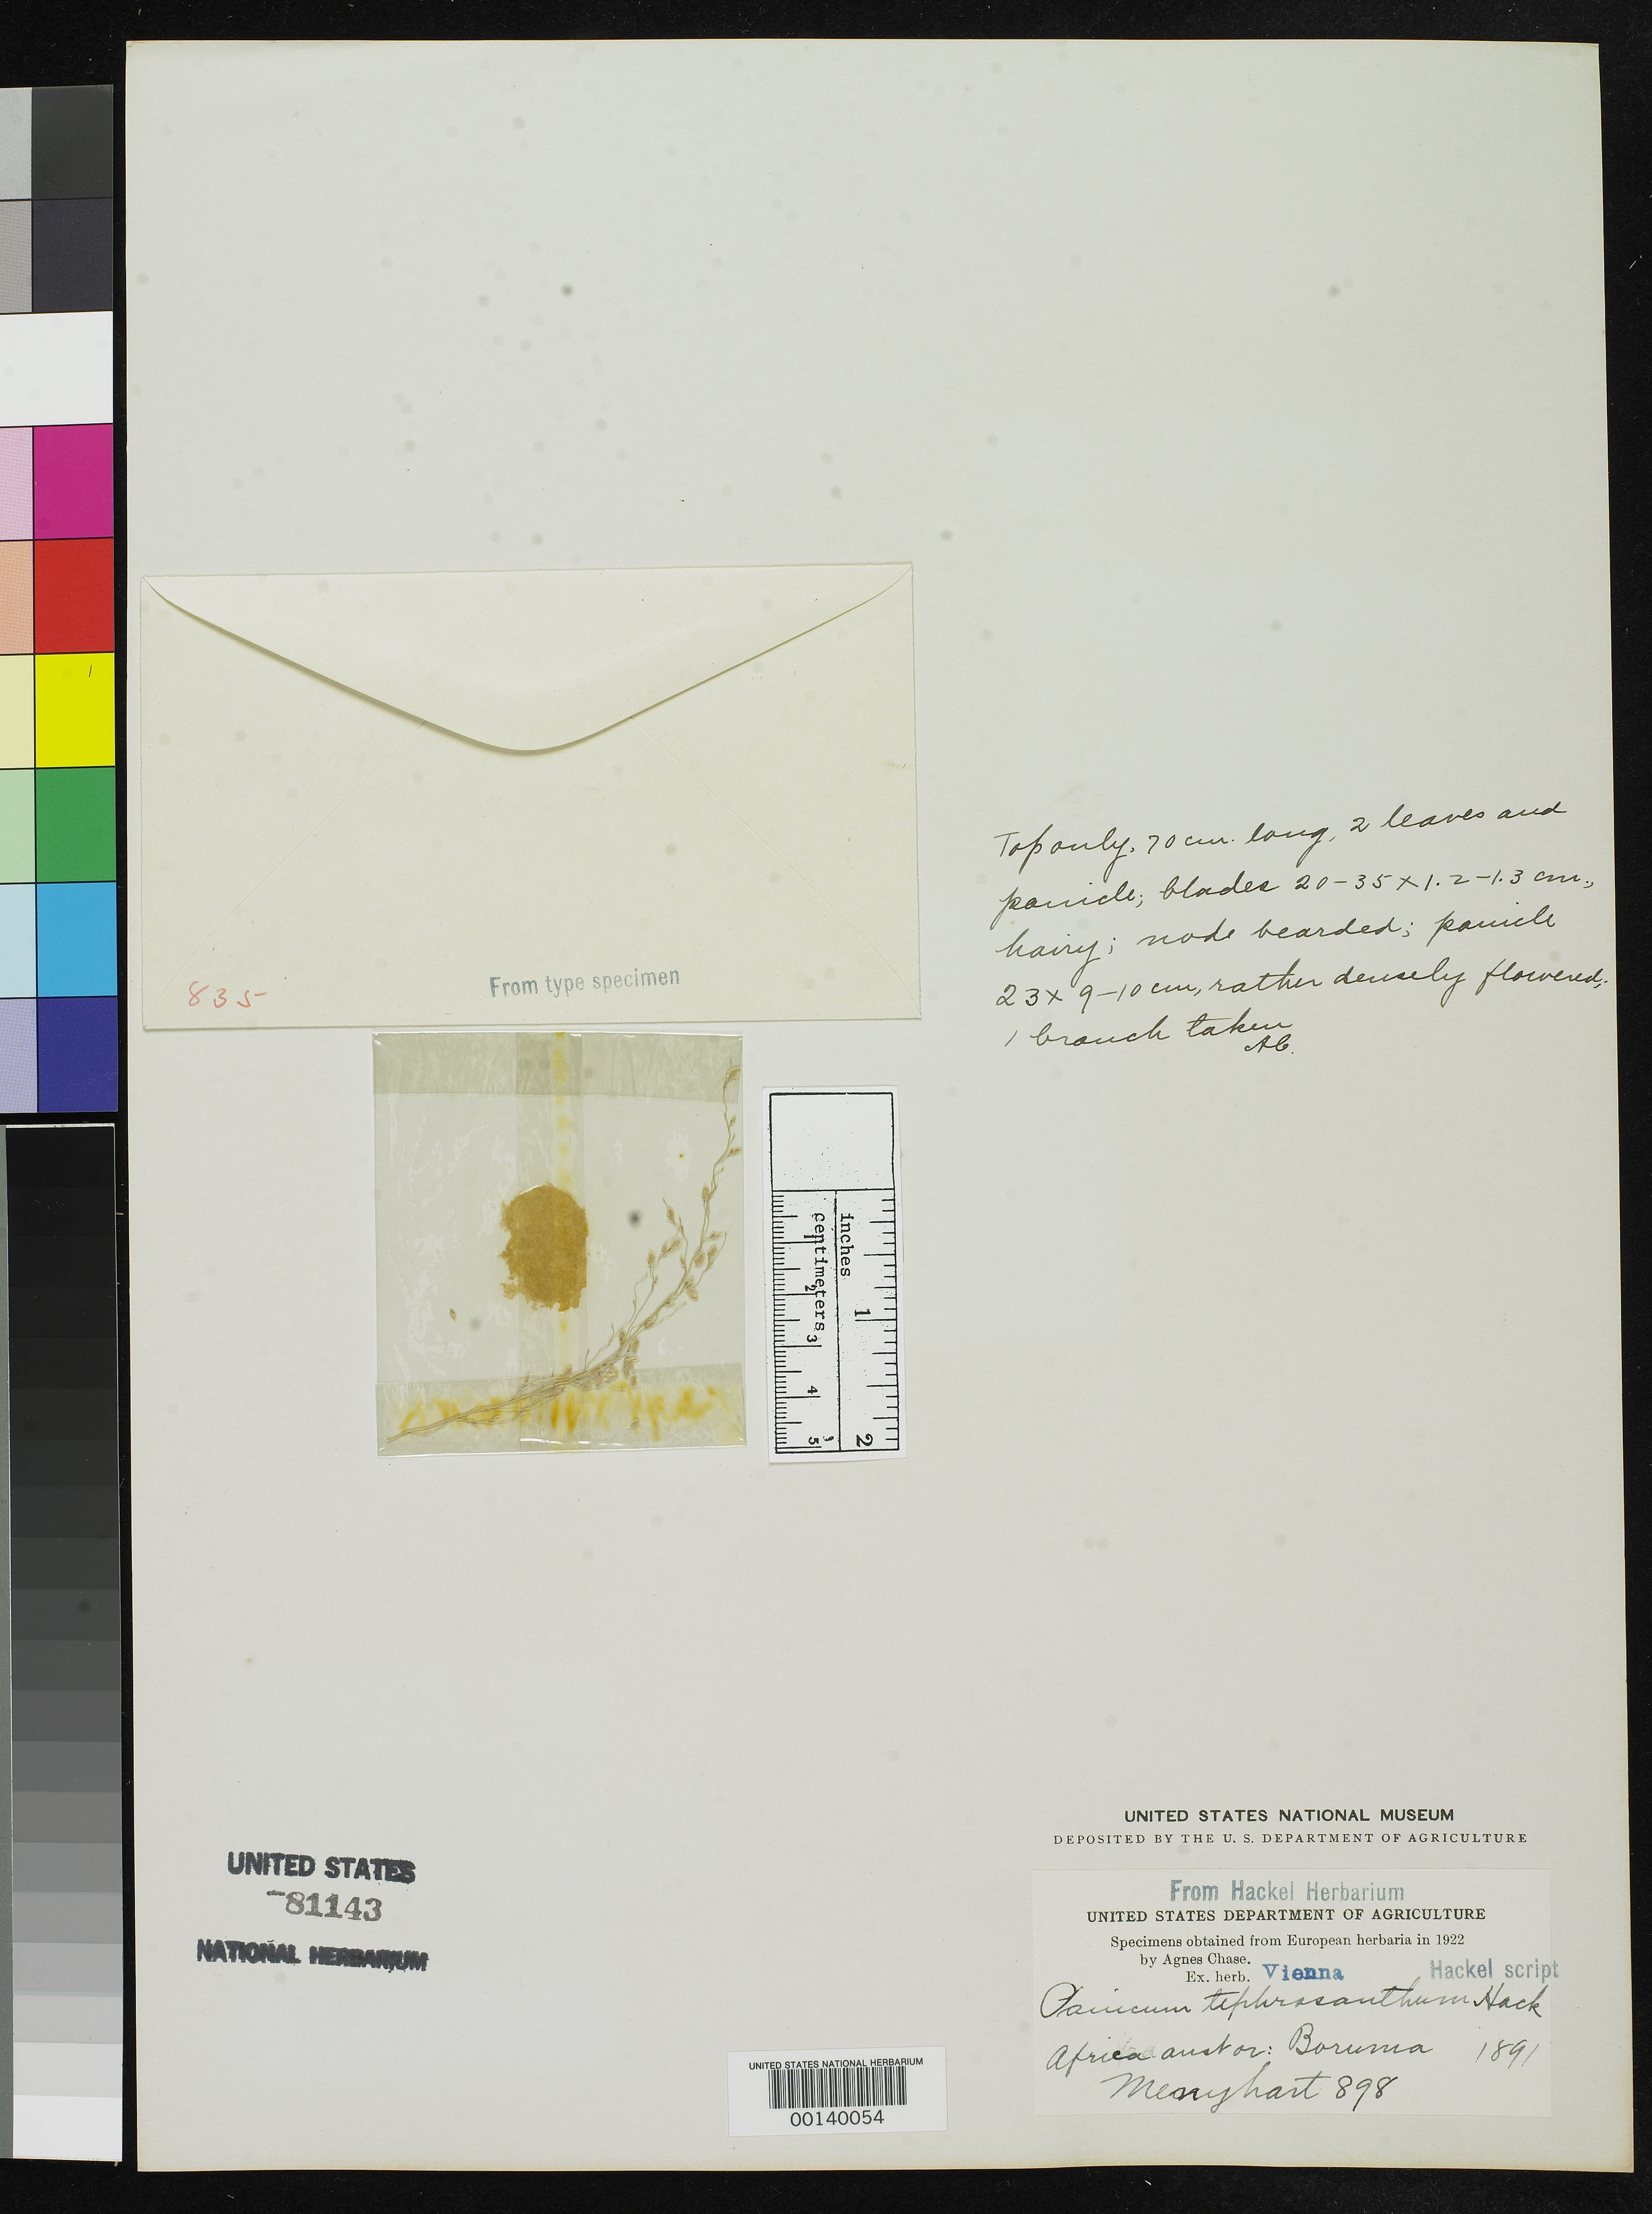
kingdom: Plantae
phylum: Tracheophyta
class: Liliopsida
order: Poales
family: Poaceae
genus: Panicum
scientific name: Panicum tephrosanthum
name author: Hack. in Schinz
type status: Type Fragment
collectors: L. Menyharth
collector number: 898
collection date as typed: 1891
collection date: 1891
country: Mozambique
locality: Boruma, Sambesi.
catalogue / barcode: US 81143